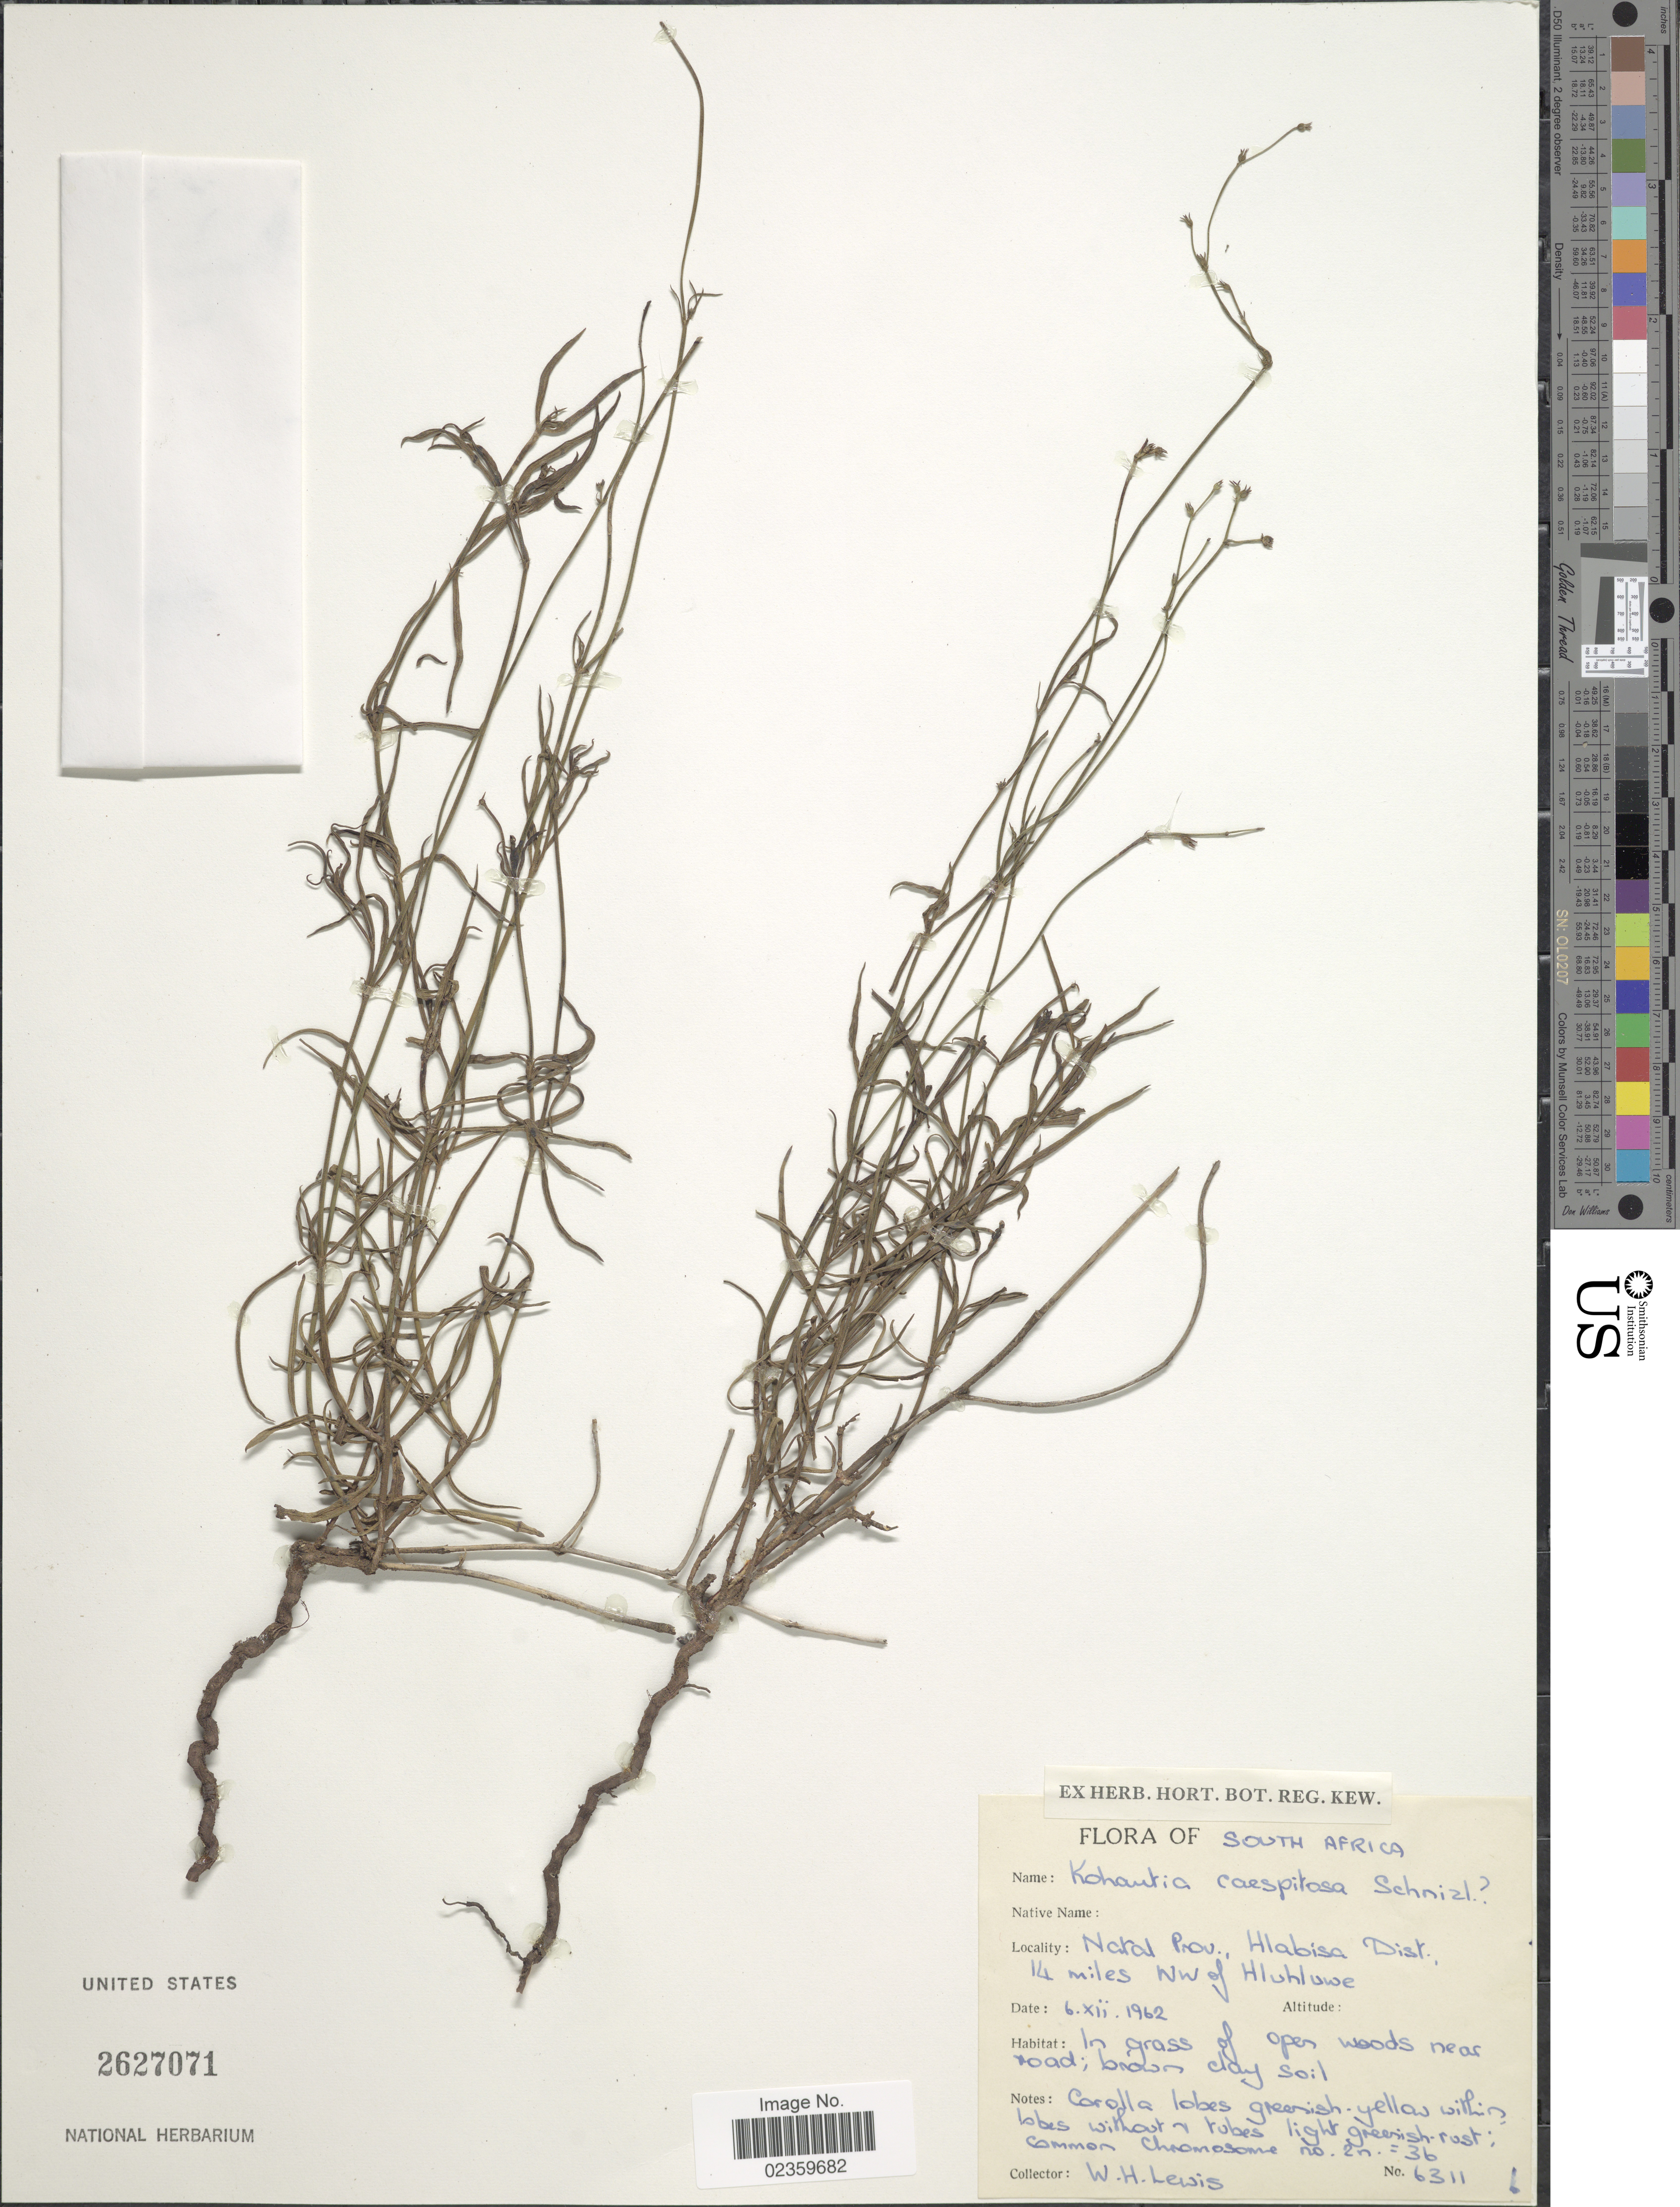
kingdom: Plantae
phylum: Tracheophyta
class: Magnoliopsida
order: Gentianales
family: Rubiaceae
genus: Kohautia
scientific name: Kohautia caespitosa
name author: Schnizl.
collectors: W. H. Lewis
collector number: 6311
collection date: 1962-12-06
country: South Africa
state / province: KwaZulu-Natal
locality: Natal Prov., Hlabisa Dist. 14 miles NW of Hluhluwe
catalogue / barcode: US 2627071